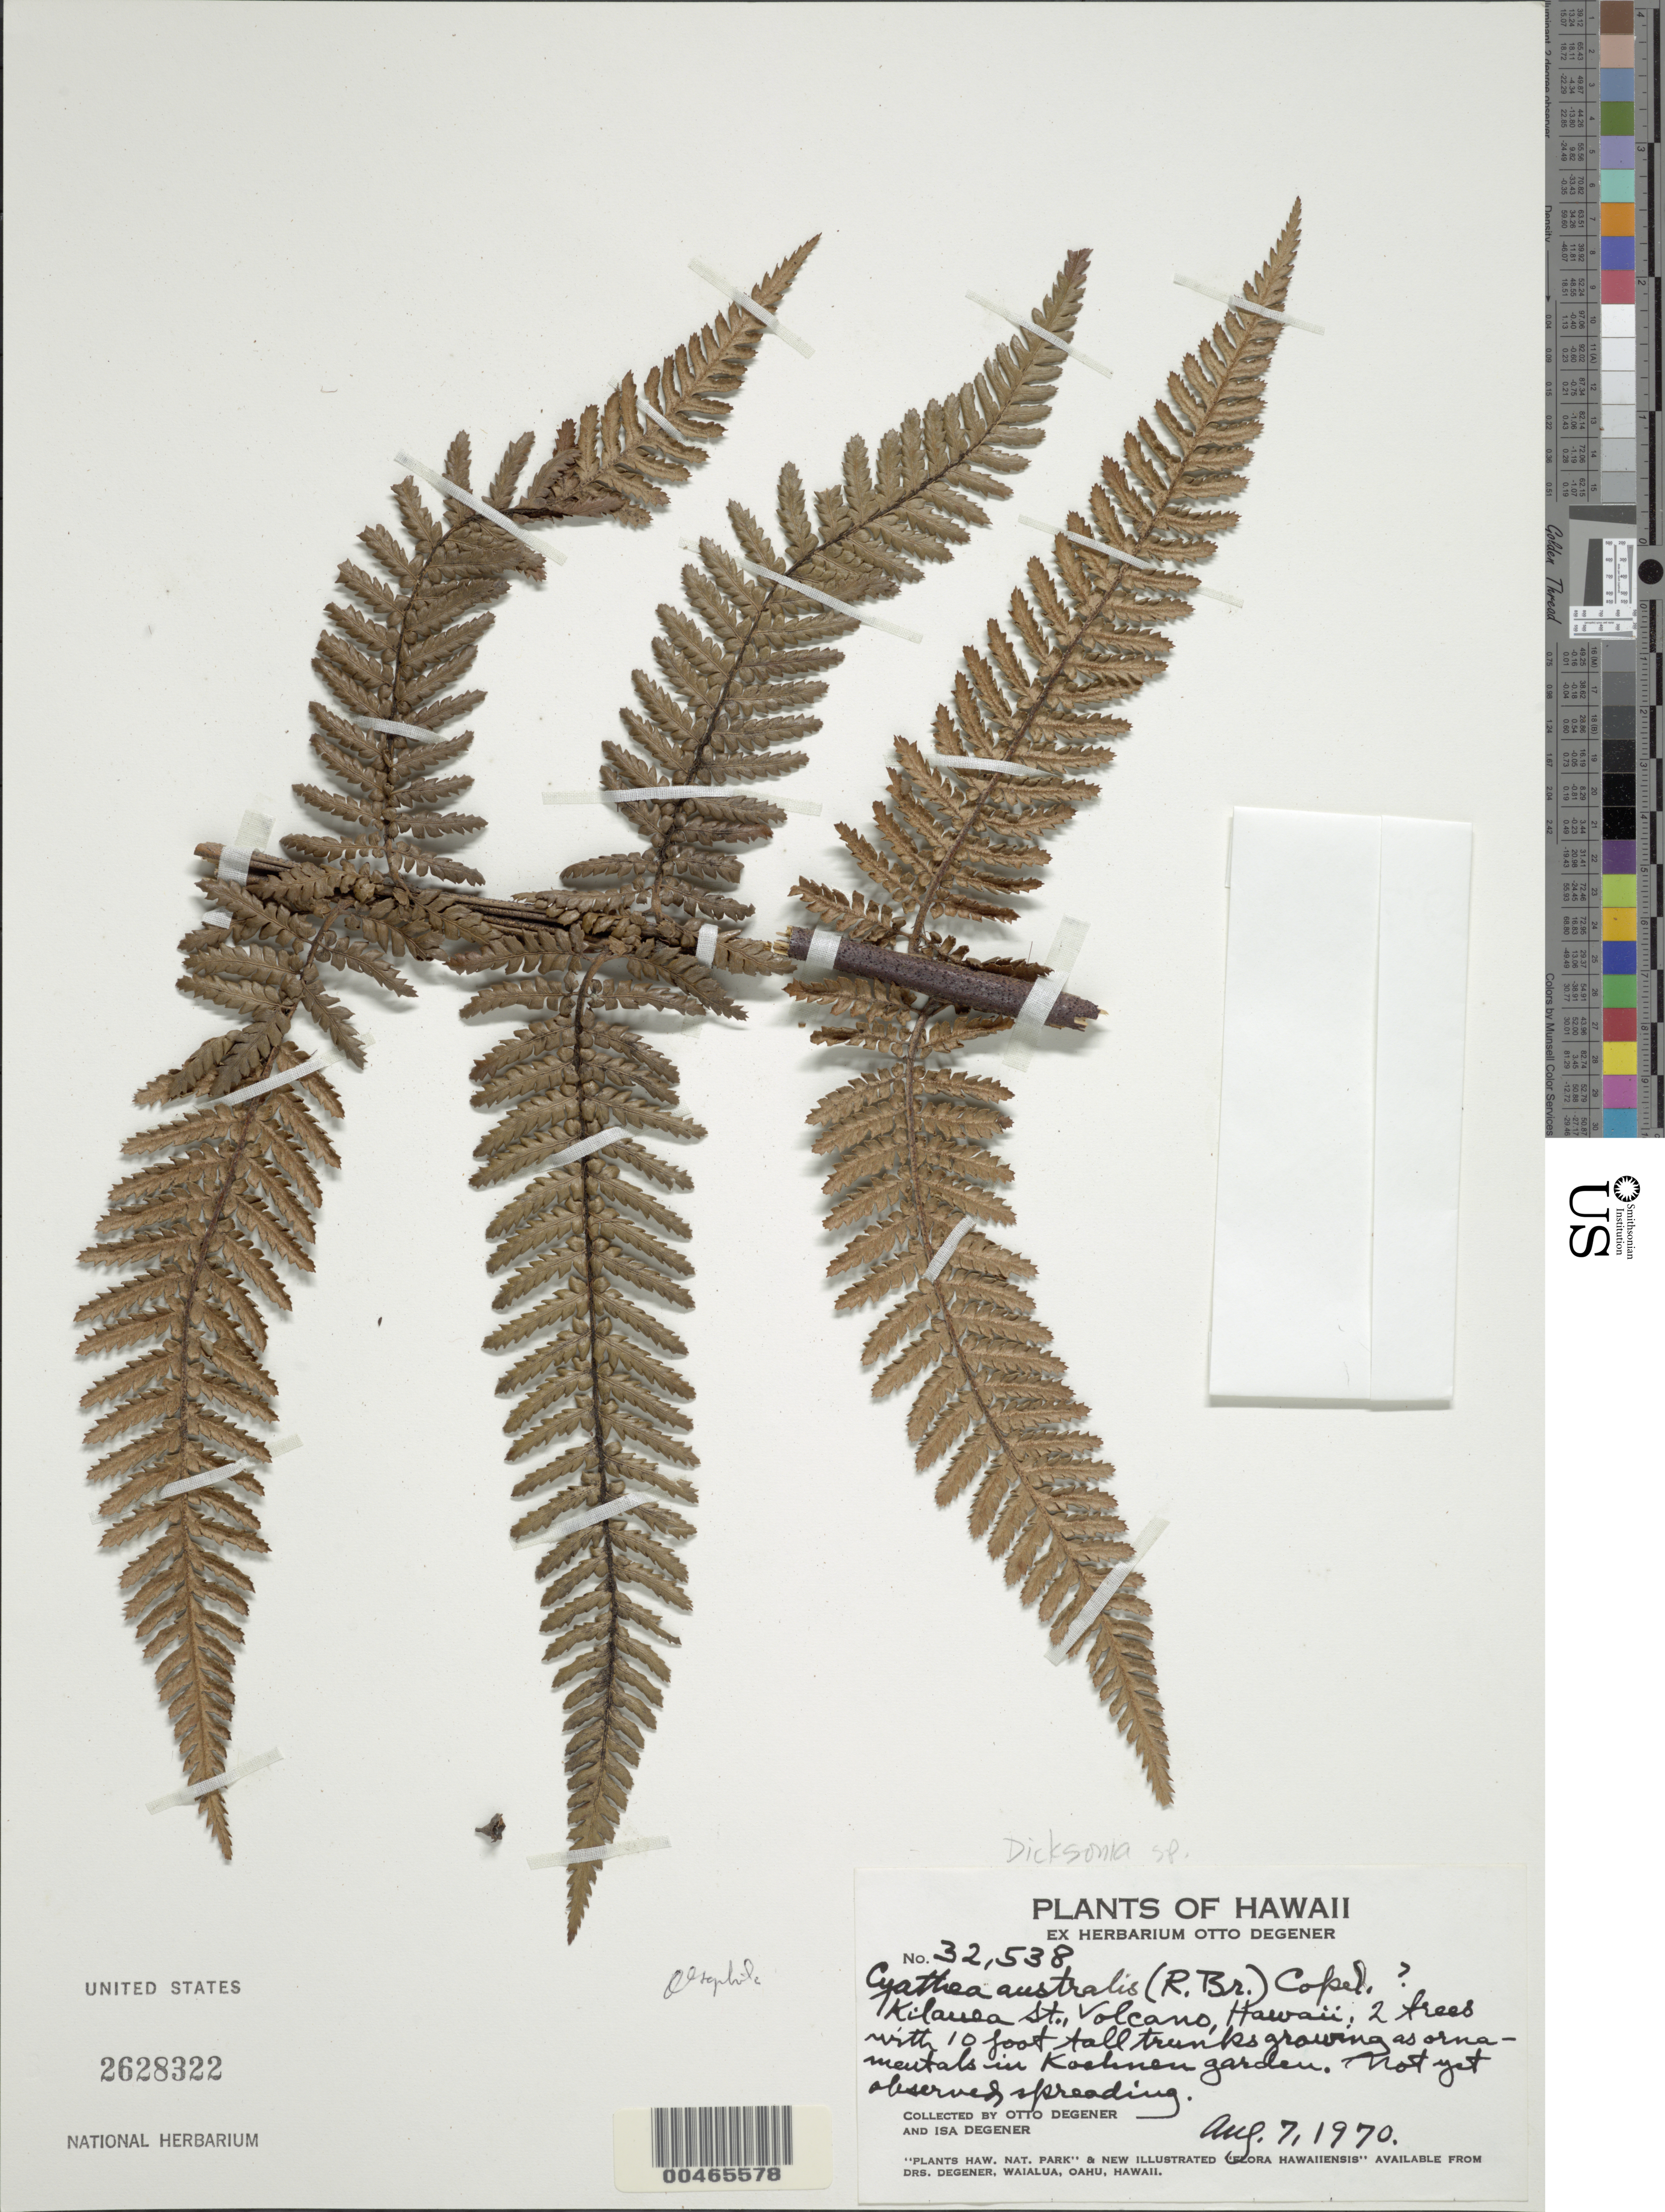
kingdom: Plantae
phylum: Tracheophyta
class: Polypodiopsida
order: Cyatheales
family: Dicksoniaceae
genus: Dicksonia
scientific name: Dicksonia sp.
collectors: O. Degener & I. Degener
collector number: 32538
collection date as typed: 7 Aug 1970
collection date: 1970-08-07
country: United States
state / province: Hawaii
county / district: Hawaii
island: Hawaii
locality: Kilauea St., Volcano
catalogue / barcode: US 2628322